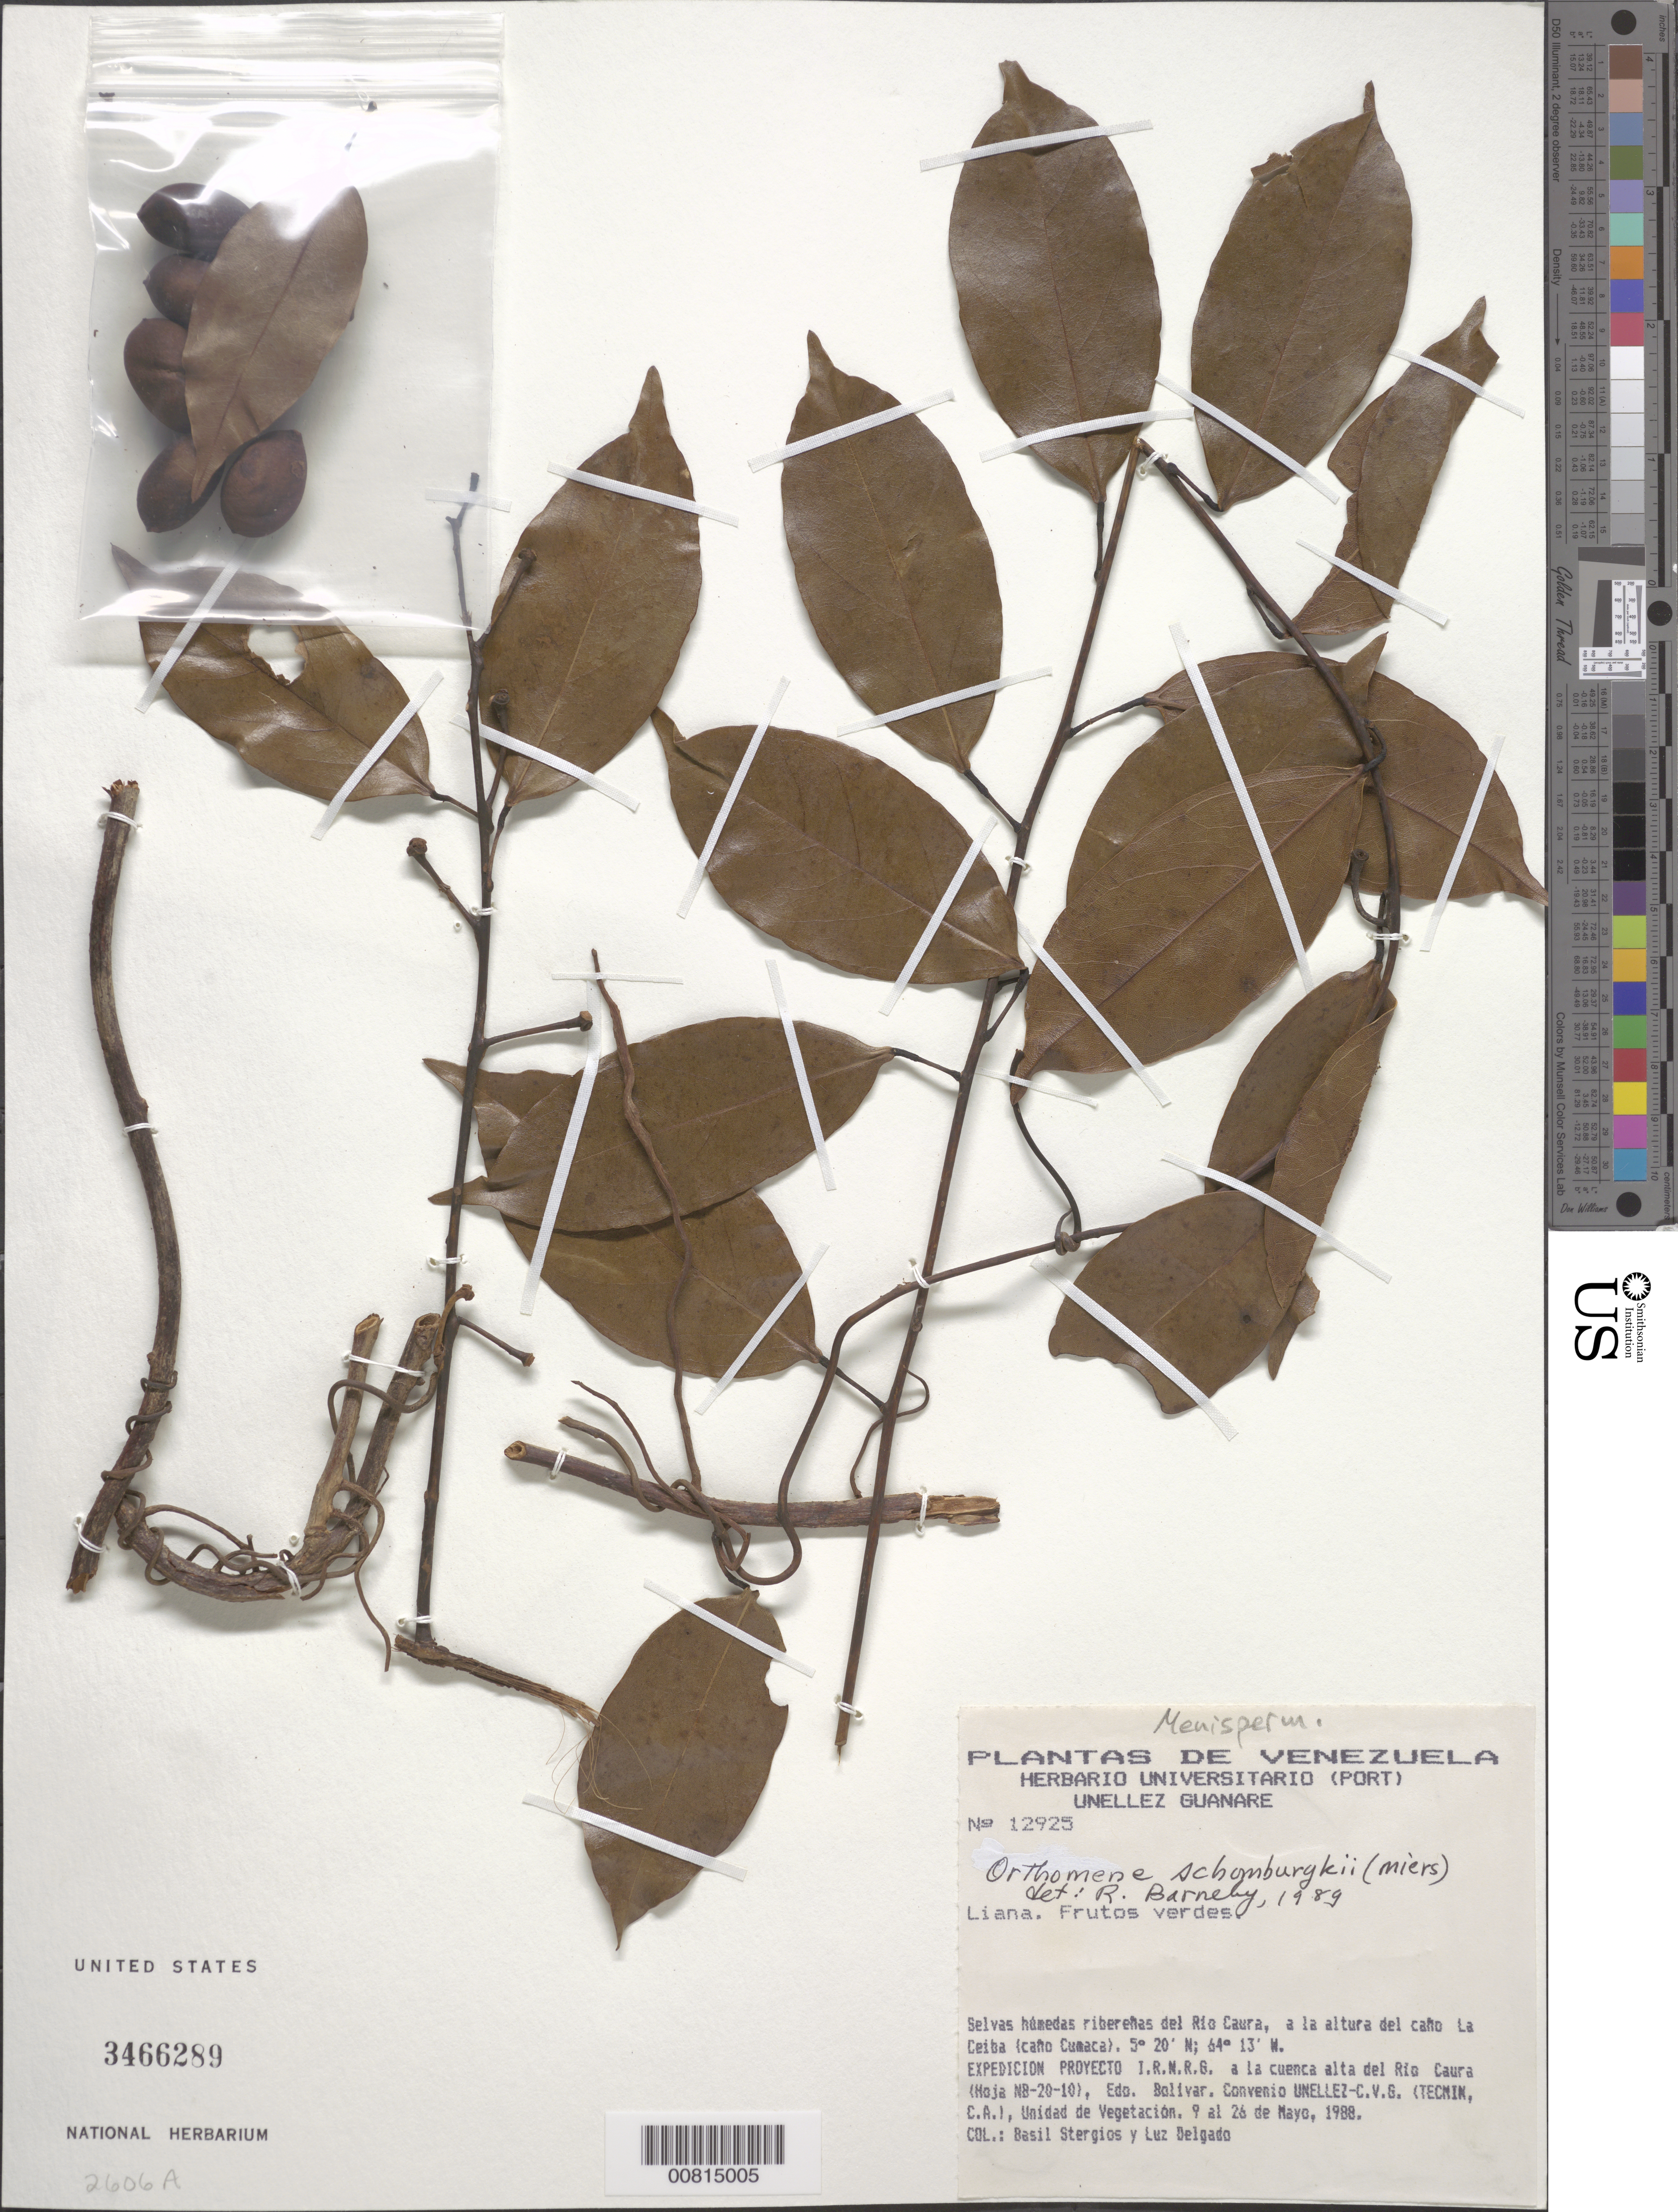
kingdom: Plantae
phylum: Tracheophyta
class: Magnoliopsida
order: Ranunculales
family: Menispermaceae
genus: Anomospermum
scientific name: Anomospermum schomburgkii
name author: Miers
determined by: Strong, Mark T., (BOT), Smithsonian Institution - National Museum of Natural History (UNITED STATES)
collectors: B. G. Stergios & L. Delgado V.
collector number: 12925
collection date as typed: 9-May-88 to 26-May-88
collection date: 1988-05-09/1988-05-26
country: Venezuela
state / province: Bolívar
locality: Río Caura, Caño La Ceiba (Caño Cumaca)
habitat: Selvas húmedas ribereñas del río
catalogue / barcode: US 3466289